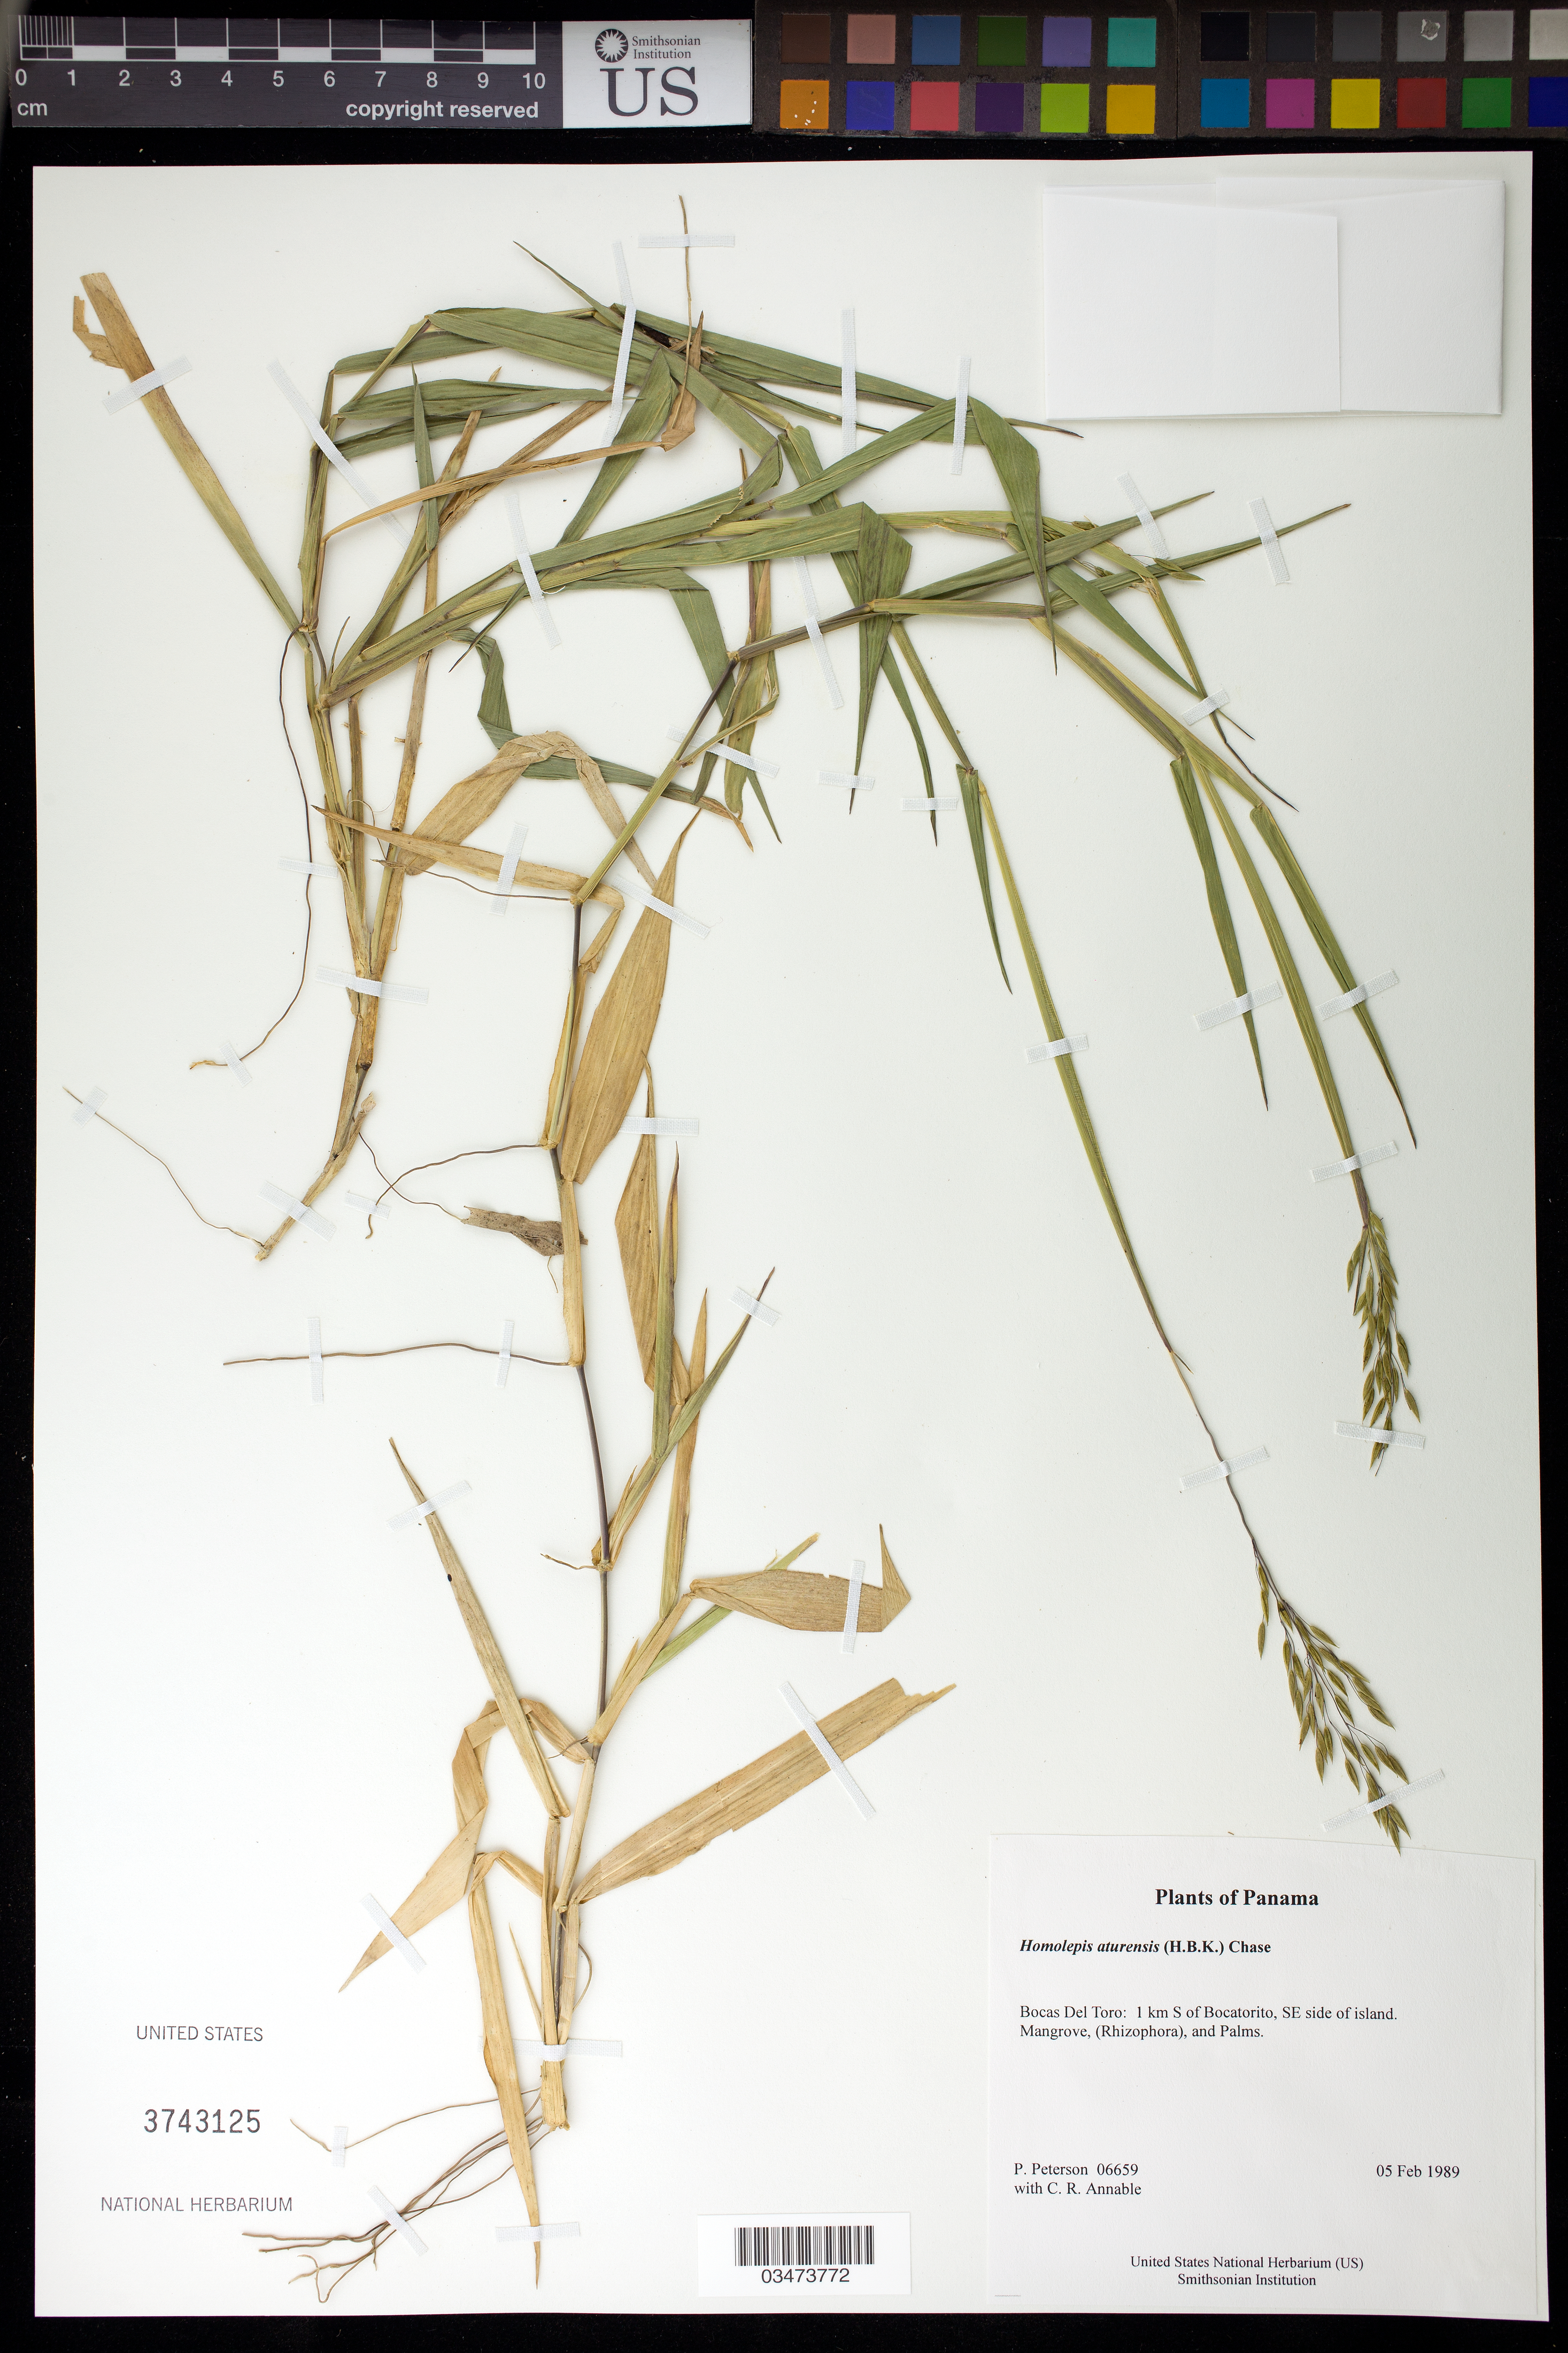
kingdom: Plantae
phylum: Tracheophyta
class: Liliopsida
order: Poales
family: Poaceae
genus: Homolepis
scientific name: Homolepis aturensis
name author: (Kunth) Chase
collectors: P. M. Peterson & C. R. Annable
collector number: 06659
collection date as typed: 05 Feb 1989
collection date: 1989-02-05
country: Panama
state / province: Bocas del Toro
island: San Cristobal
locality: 1 km S of Bocatorito, SE side of island.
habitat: Mangrove, (Rhizophora), and Palms.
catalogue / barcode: US 3743125